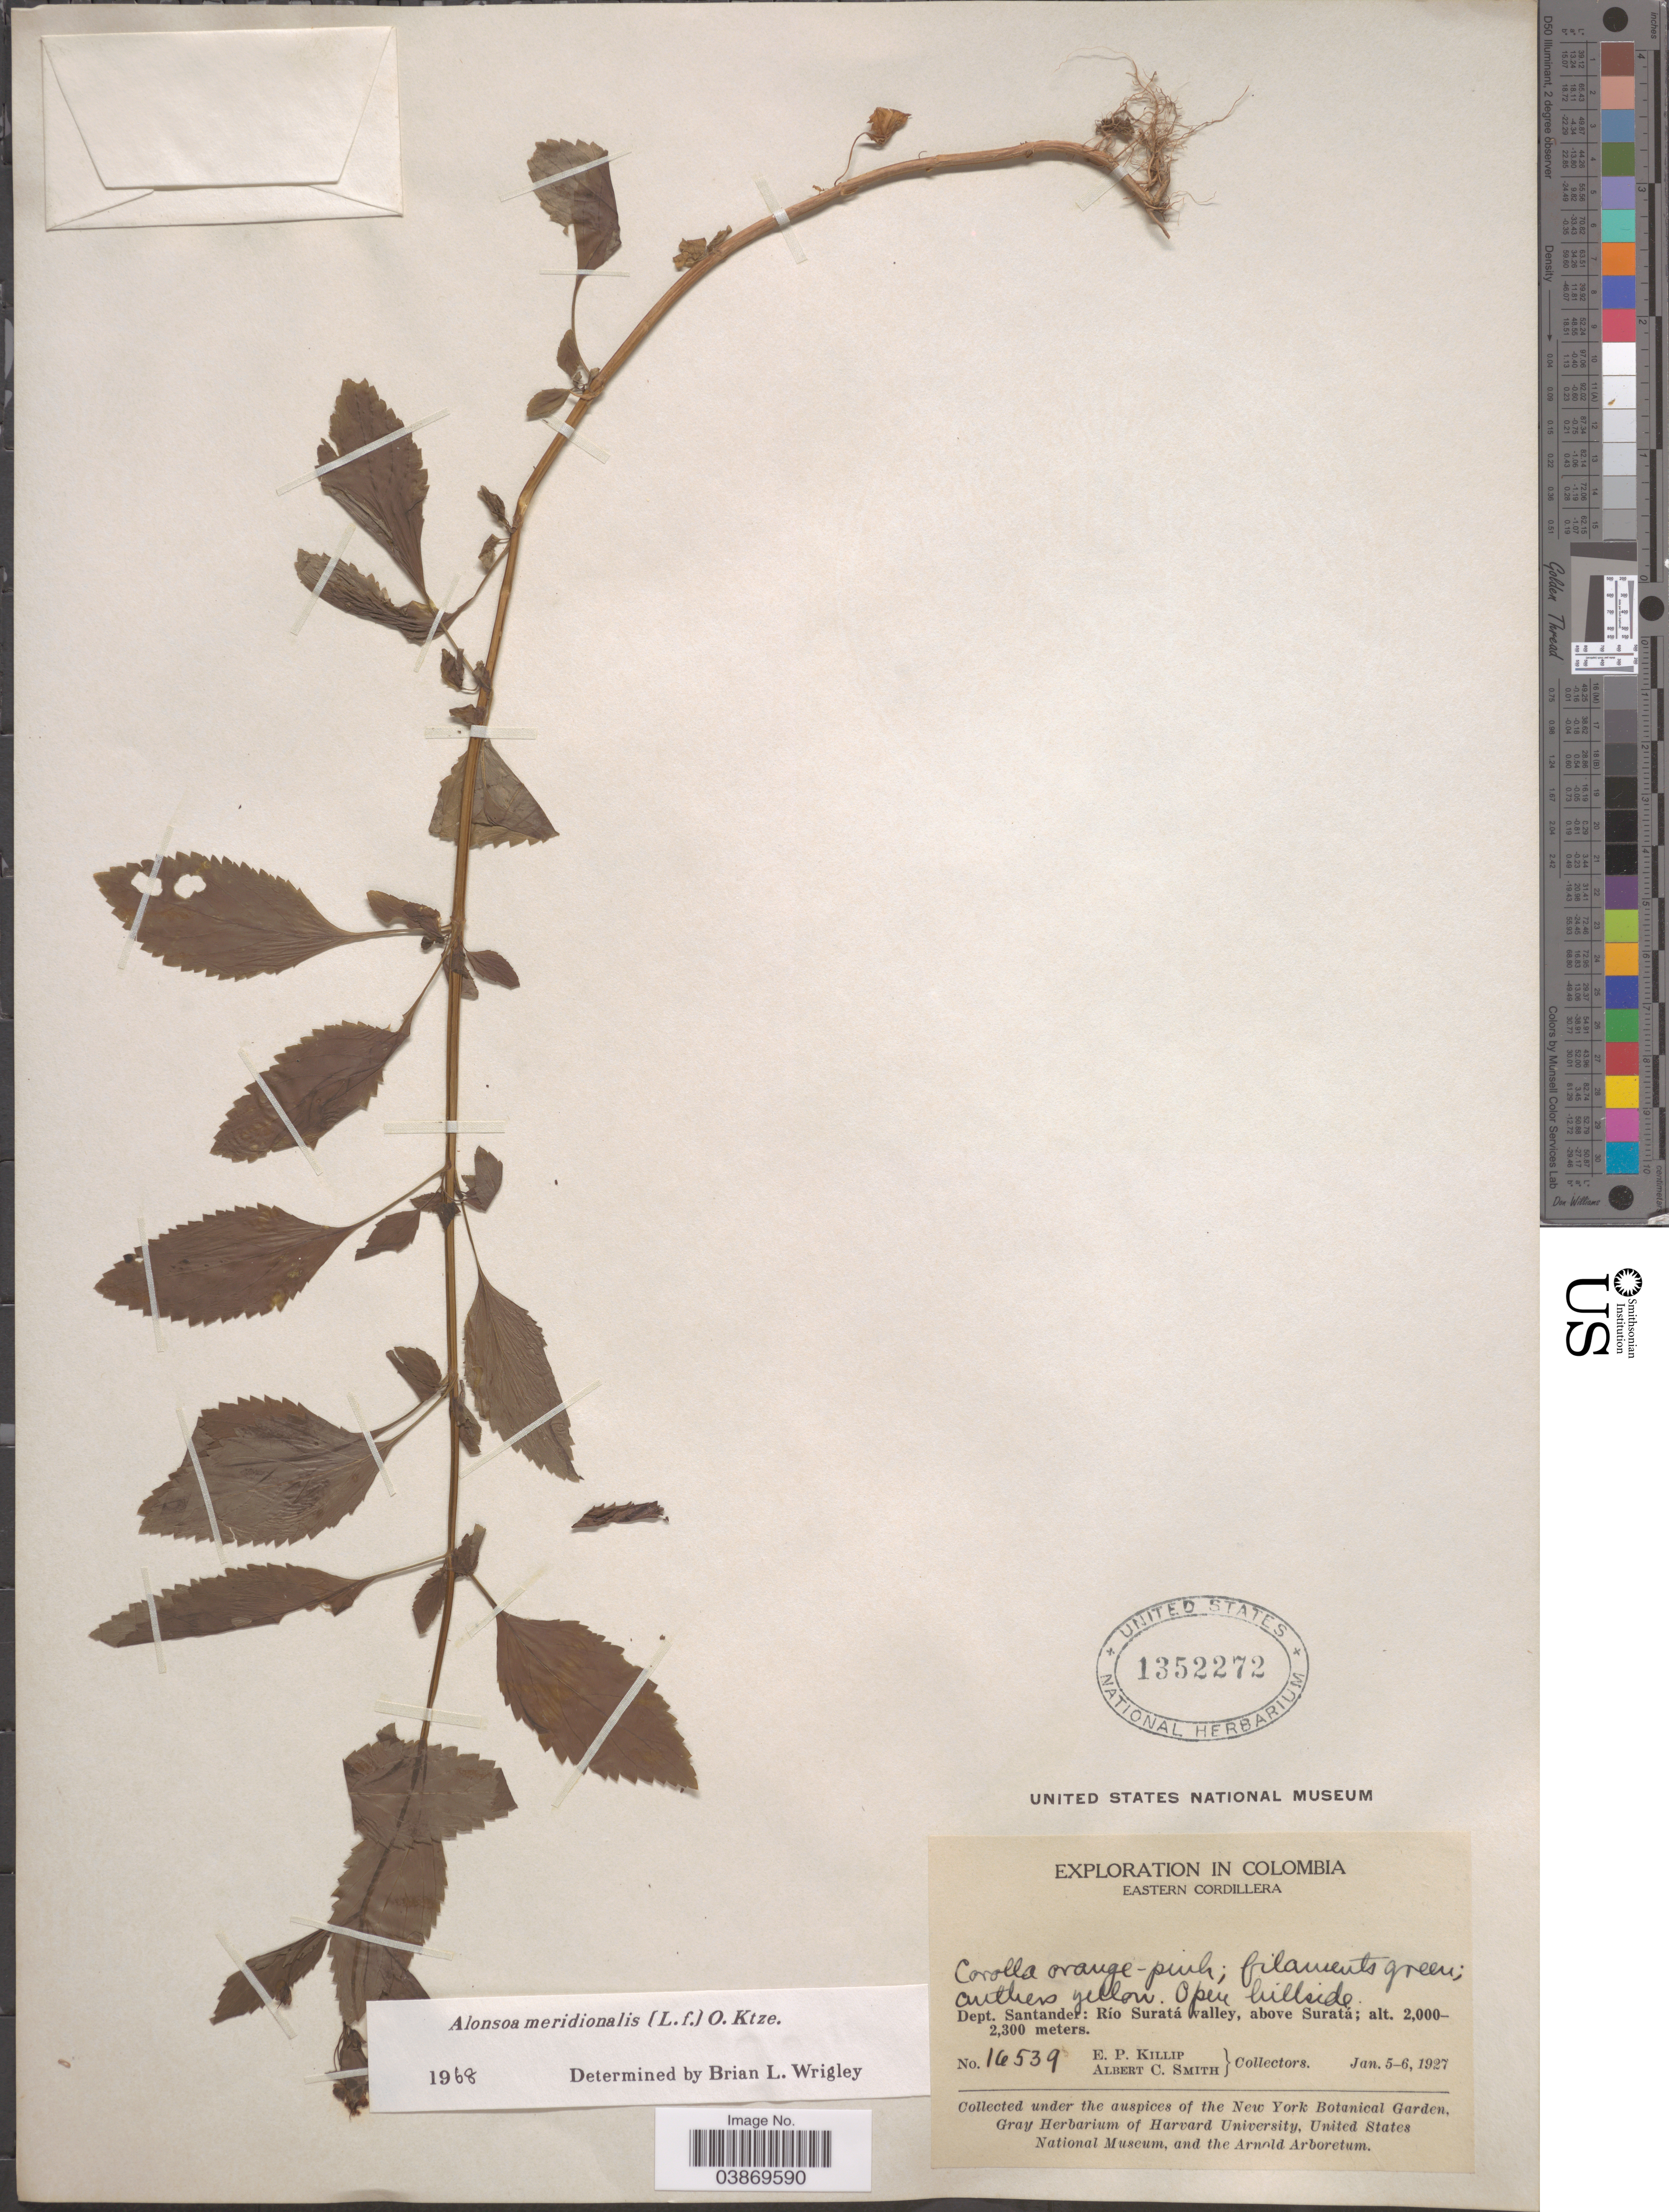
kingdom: Plantae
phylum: Tracheophyta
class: Magnoliopsida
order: Lamiales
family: Scrophulariaceae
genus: Alonsoa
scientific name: Alonsoa meridionalis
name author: (L. f.) Kuntze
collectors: E. P. Killip & A. C. Smith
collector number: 16539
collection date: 1927-01-05/1927-01-06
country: Colombia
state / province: Santander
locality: Eastern Cordillera. Open hillside. Dept. Santander: Río Suratá valley, above Suratá.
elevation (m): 2000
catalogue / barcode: US 1352272